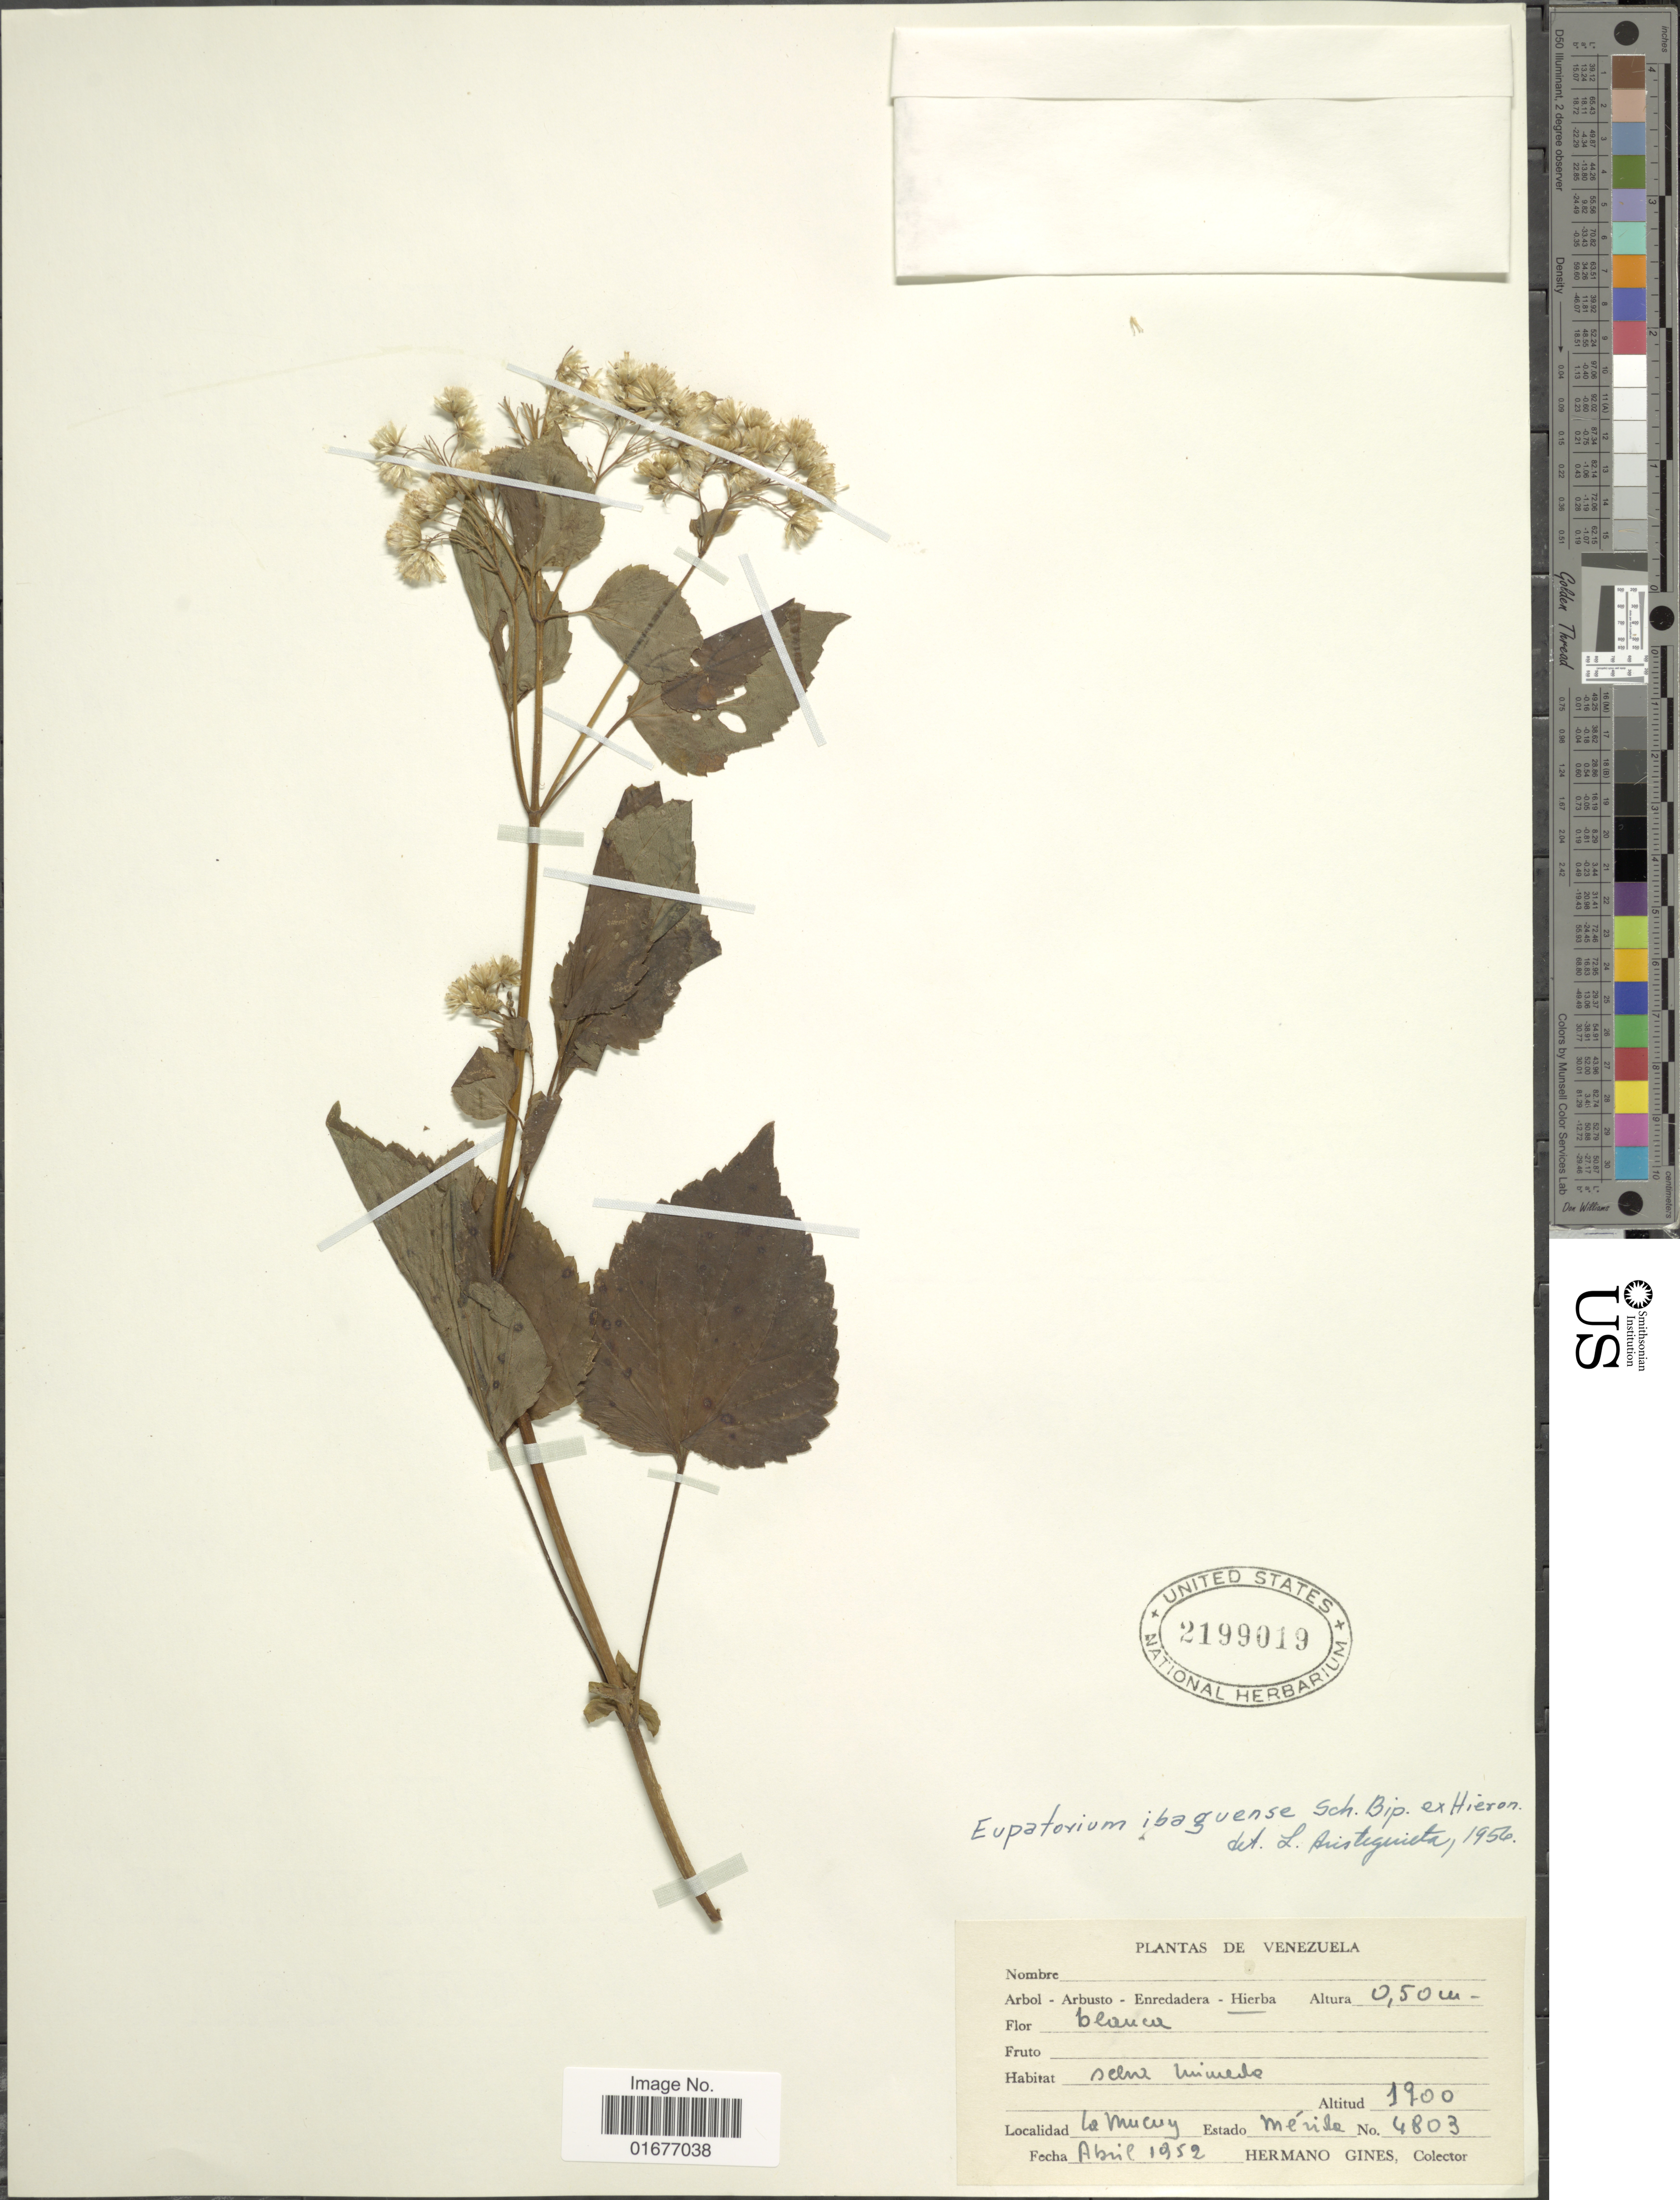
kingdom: Plantae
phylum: Tracheophyta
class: Magnoliopsida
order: Asterales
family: Asteraceae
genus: Ageratina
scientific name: Ageratina ibaguensis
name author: (Sch. Bip. ex Hieron.) R.M. King & H. Rob.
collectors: Bro. Gines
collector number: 4803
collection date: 1852-04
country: Venezuela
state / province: Mérida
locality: La Muevy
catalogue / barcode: US 2199019